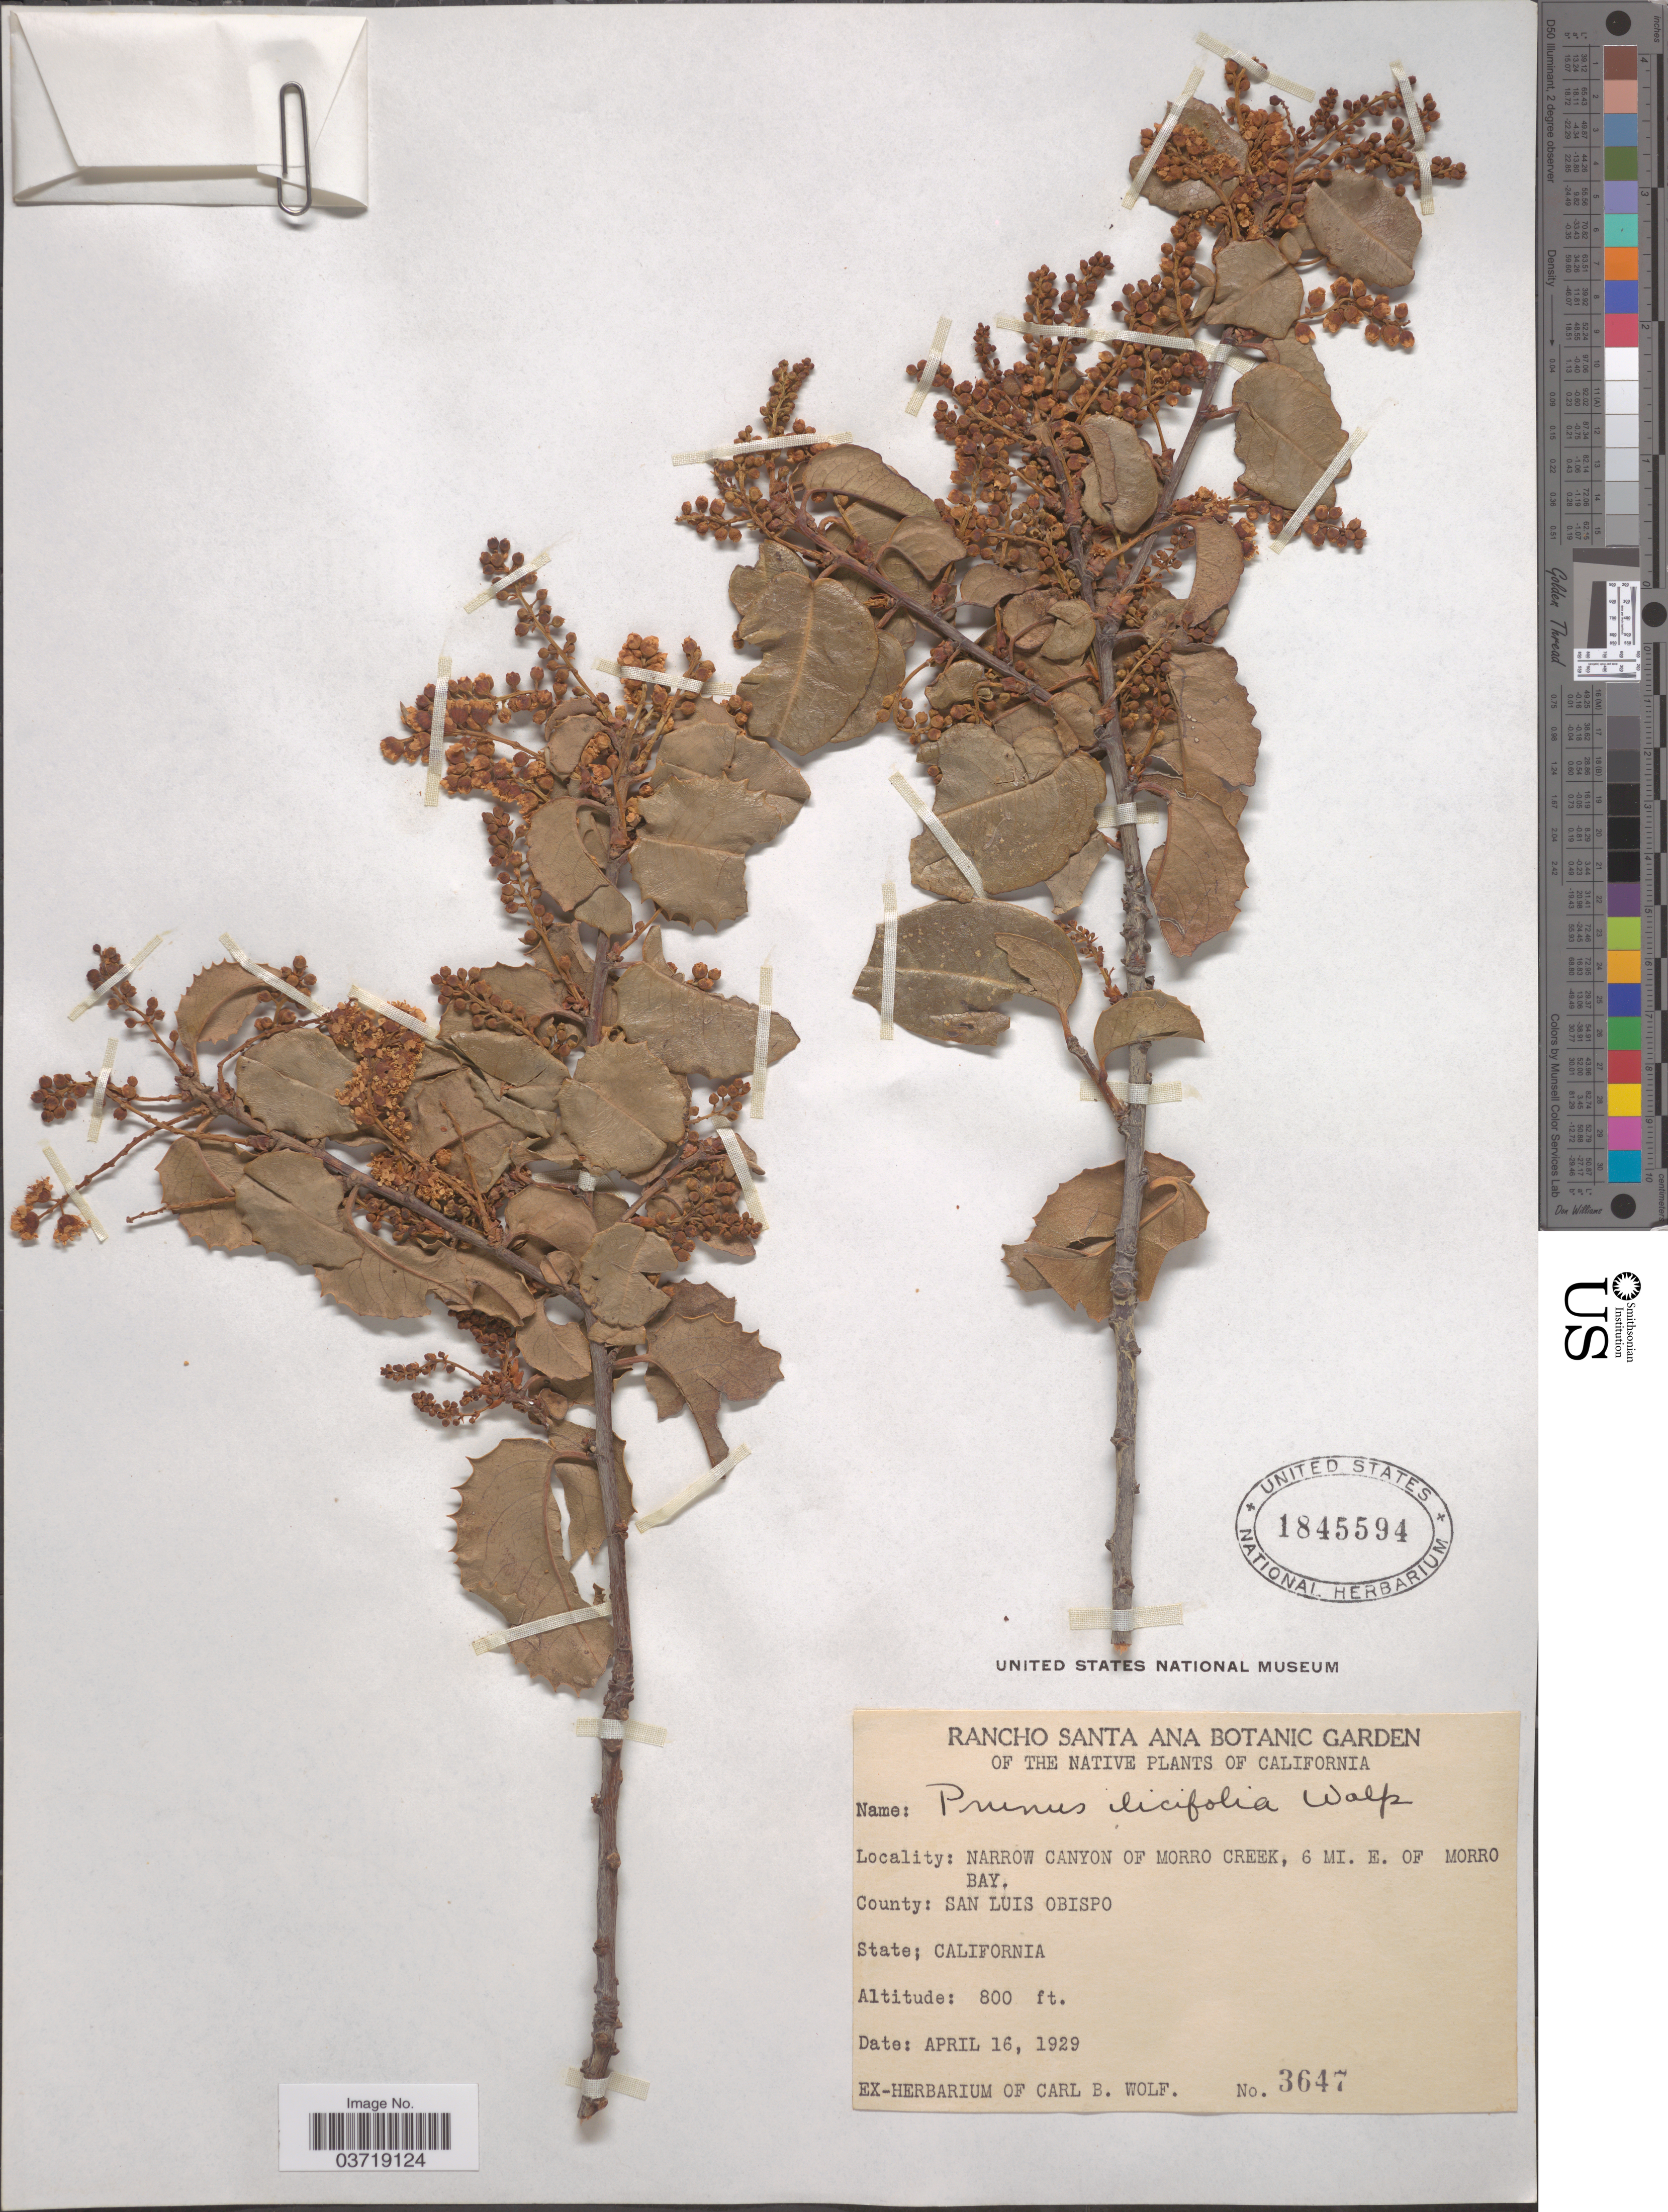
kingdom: Plantae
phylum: Tracheophyta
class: Magnoliopsida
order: Rosales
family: Rosaceae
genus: Prunus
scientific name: Prunus ilicifolia var. ilicifolia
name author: (Nutt. ex Hook. & Arn.) D. Dietr.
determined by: Strong, Mark T., (BOT), Smithsonian Institution - National Museum of Natural History (UNITED STATES)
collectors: ex herb. Carl B. Wolf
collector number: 3647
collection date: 1929-04-16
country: United States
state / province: California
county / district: San Luis Obispo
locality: Narrow Canyon of Morro Creek, 6 Mi. E. of Morro Bay. County: San Luis Obispo.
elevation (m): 244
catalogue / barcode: US 1845594